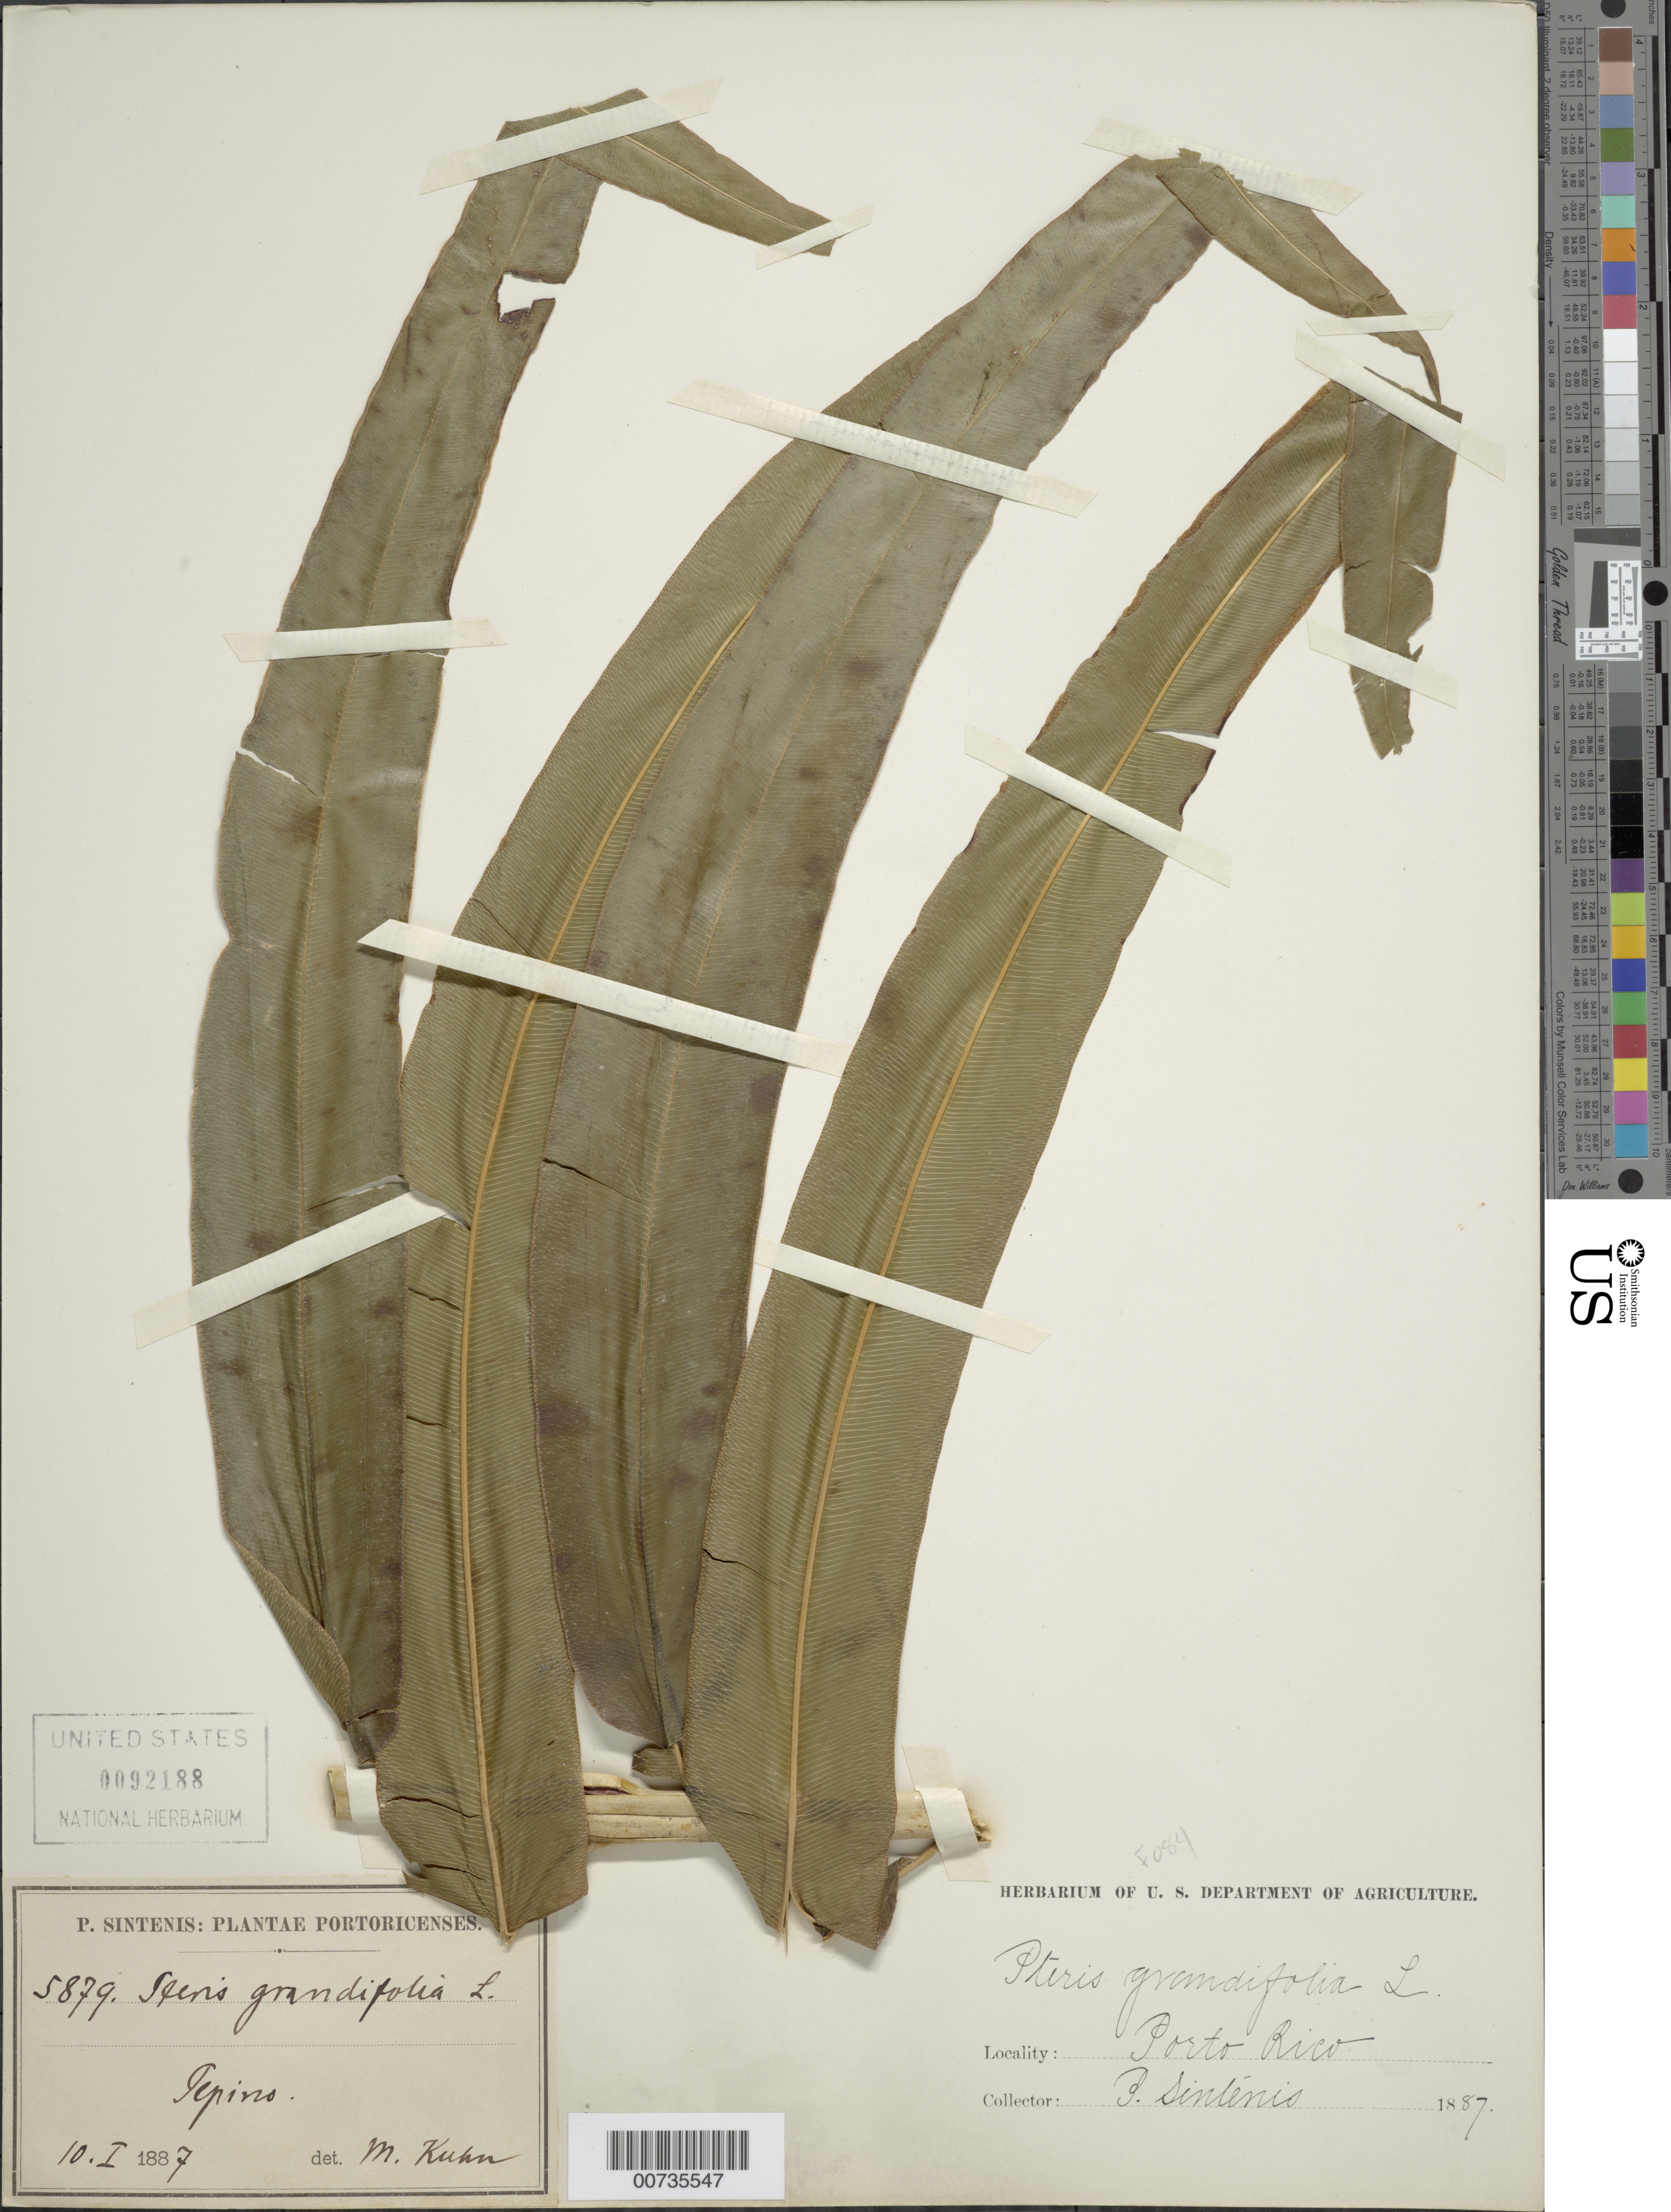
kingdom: Plantae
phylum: Tracheophyta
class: Polypodiopsida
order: Polypodiales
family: Pteridaceae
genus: Pteris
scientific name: Pteris grandifolia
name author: L.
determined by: Kuhn, D. M.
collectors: P. Sintenis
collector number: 5879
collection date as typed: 10 Jan 1887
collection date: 1887-01-10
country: Puerto Rico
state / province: San Sebastián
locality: Pepino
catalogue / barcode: US 92188